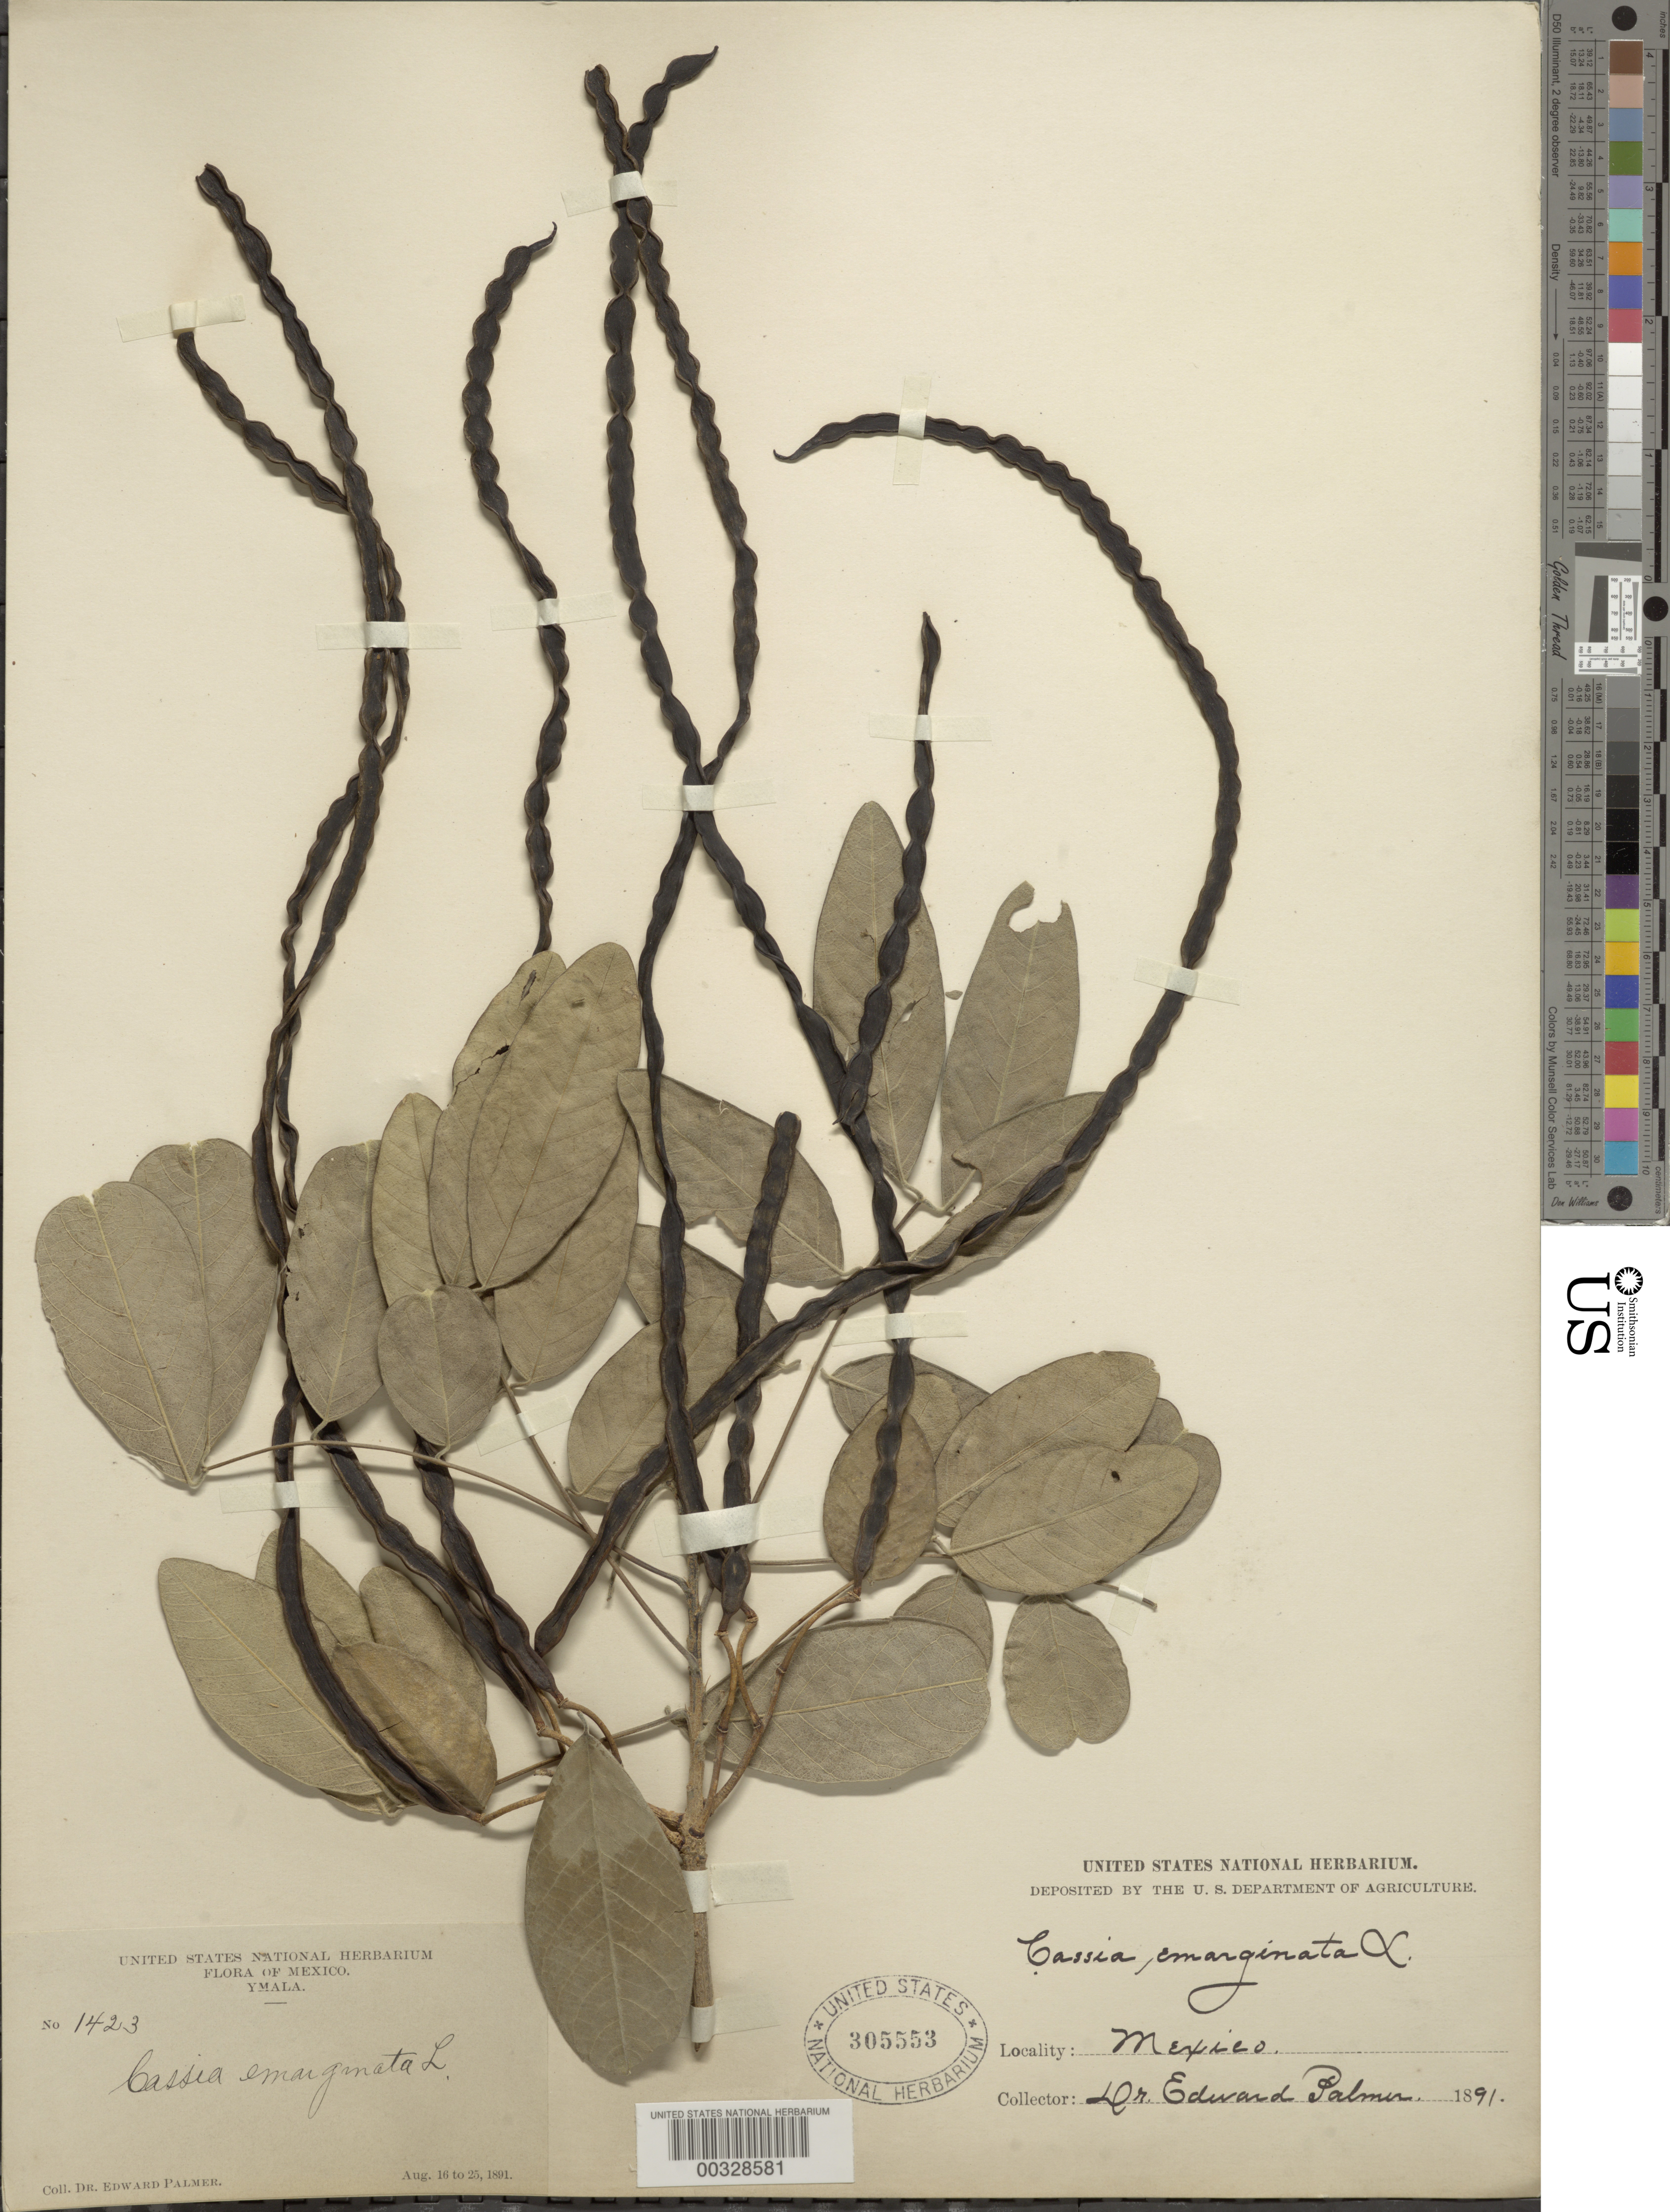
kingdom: Plantae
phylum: Tracheophyta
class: Magnoliopsida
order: Fabales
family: Fabaceae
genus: Senna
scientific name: Senna emarginata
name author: L.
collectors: E. Palmer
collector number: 1423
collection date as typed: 16 Aug 1891 to 25 Aug 1891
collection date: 1891-08-16/1891-08-25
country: Mexico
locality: Ymala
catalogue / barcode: US 305553